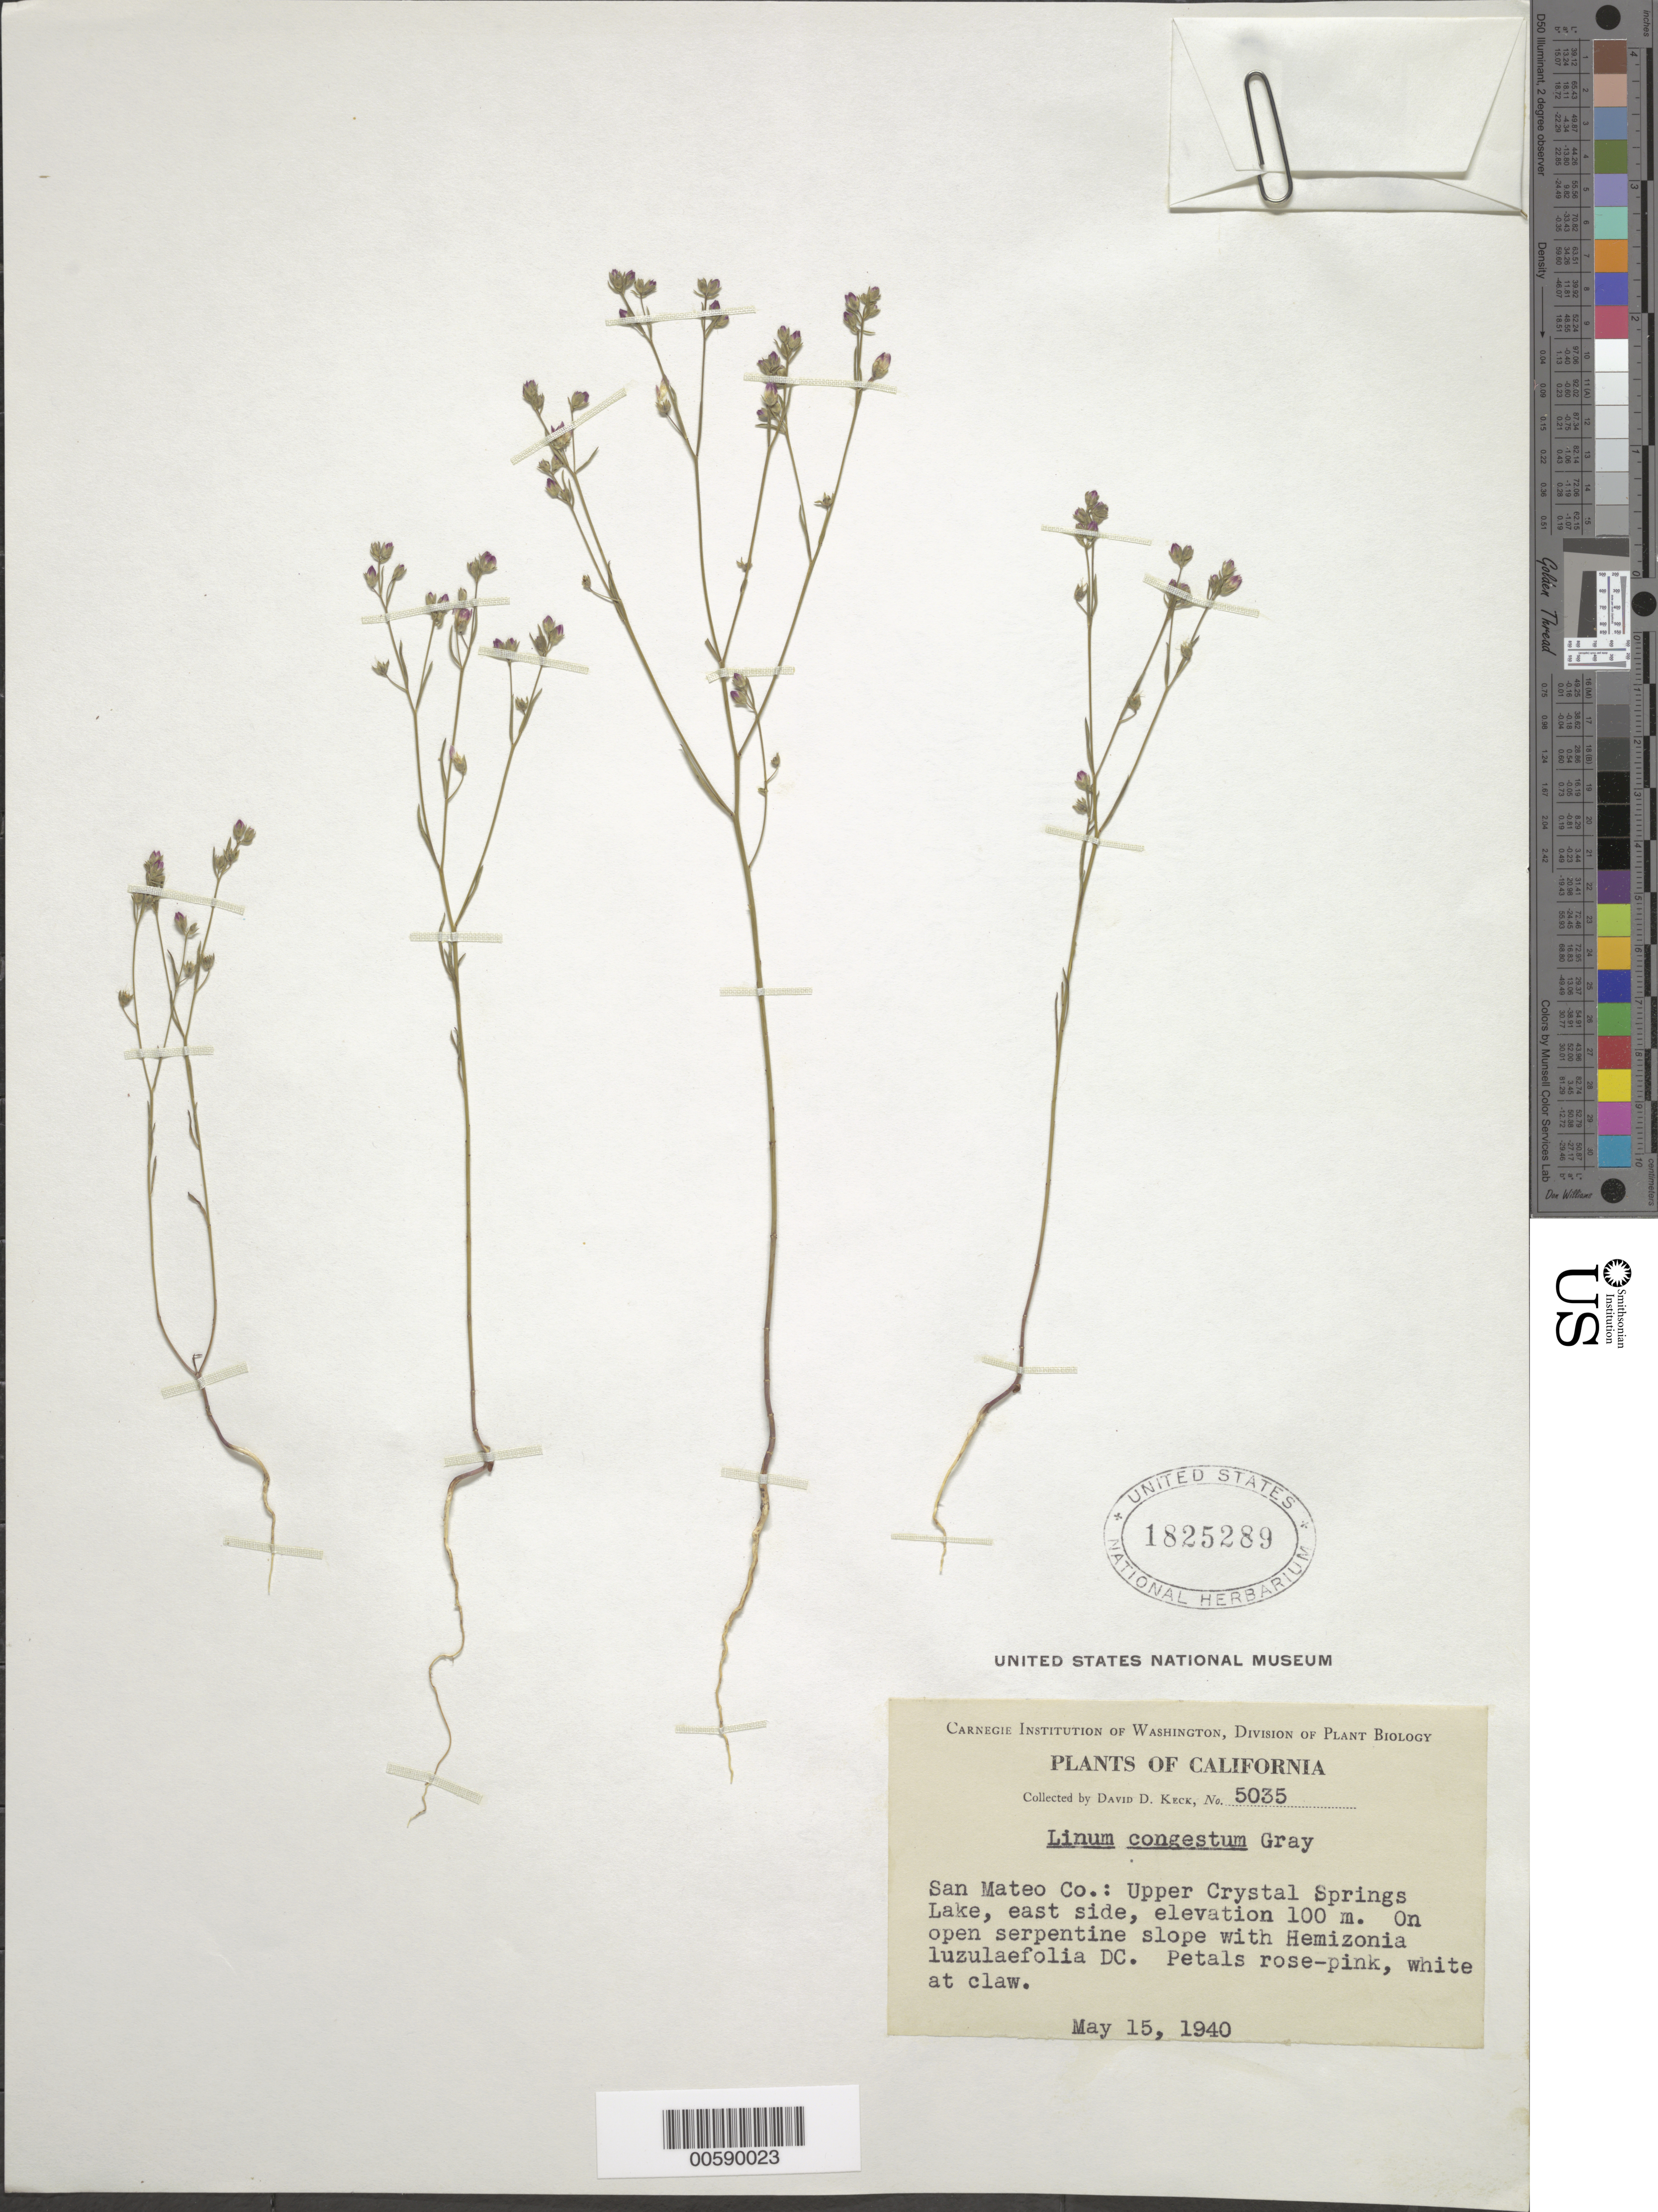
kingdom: Plantae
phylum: Tracheophyta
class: Magnoliopsida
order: Malpighiales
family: Linaceae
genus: Linum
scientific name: Linum congestum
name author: A. Gray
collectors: D. D. Keck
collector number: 5035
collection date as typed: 15 May 1940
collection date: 1940-05-15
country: United States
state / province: California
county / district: San Mateo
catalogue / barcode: US 1825289